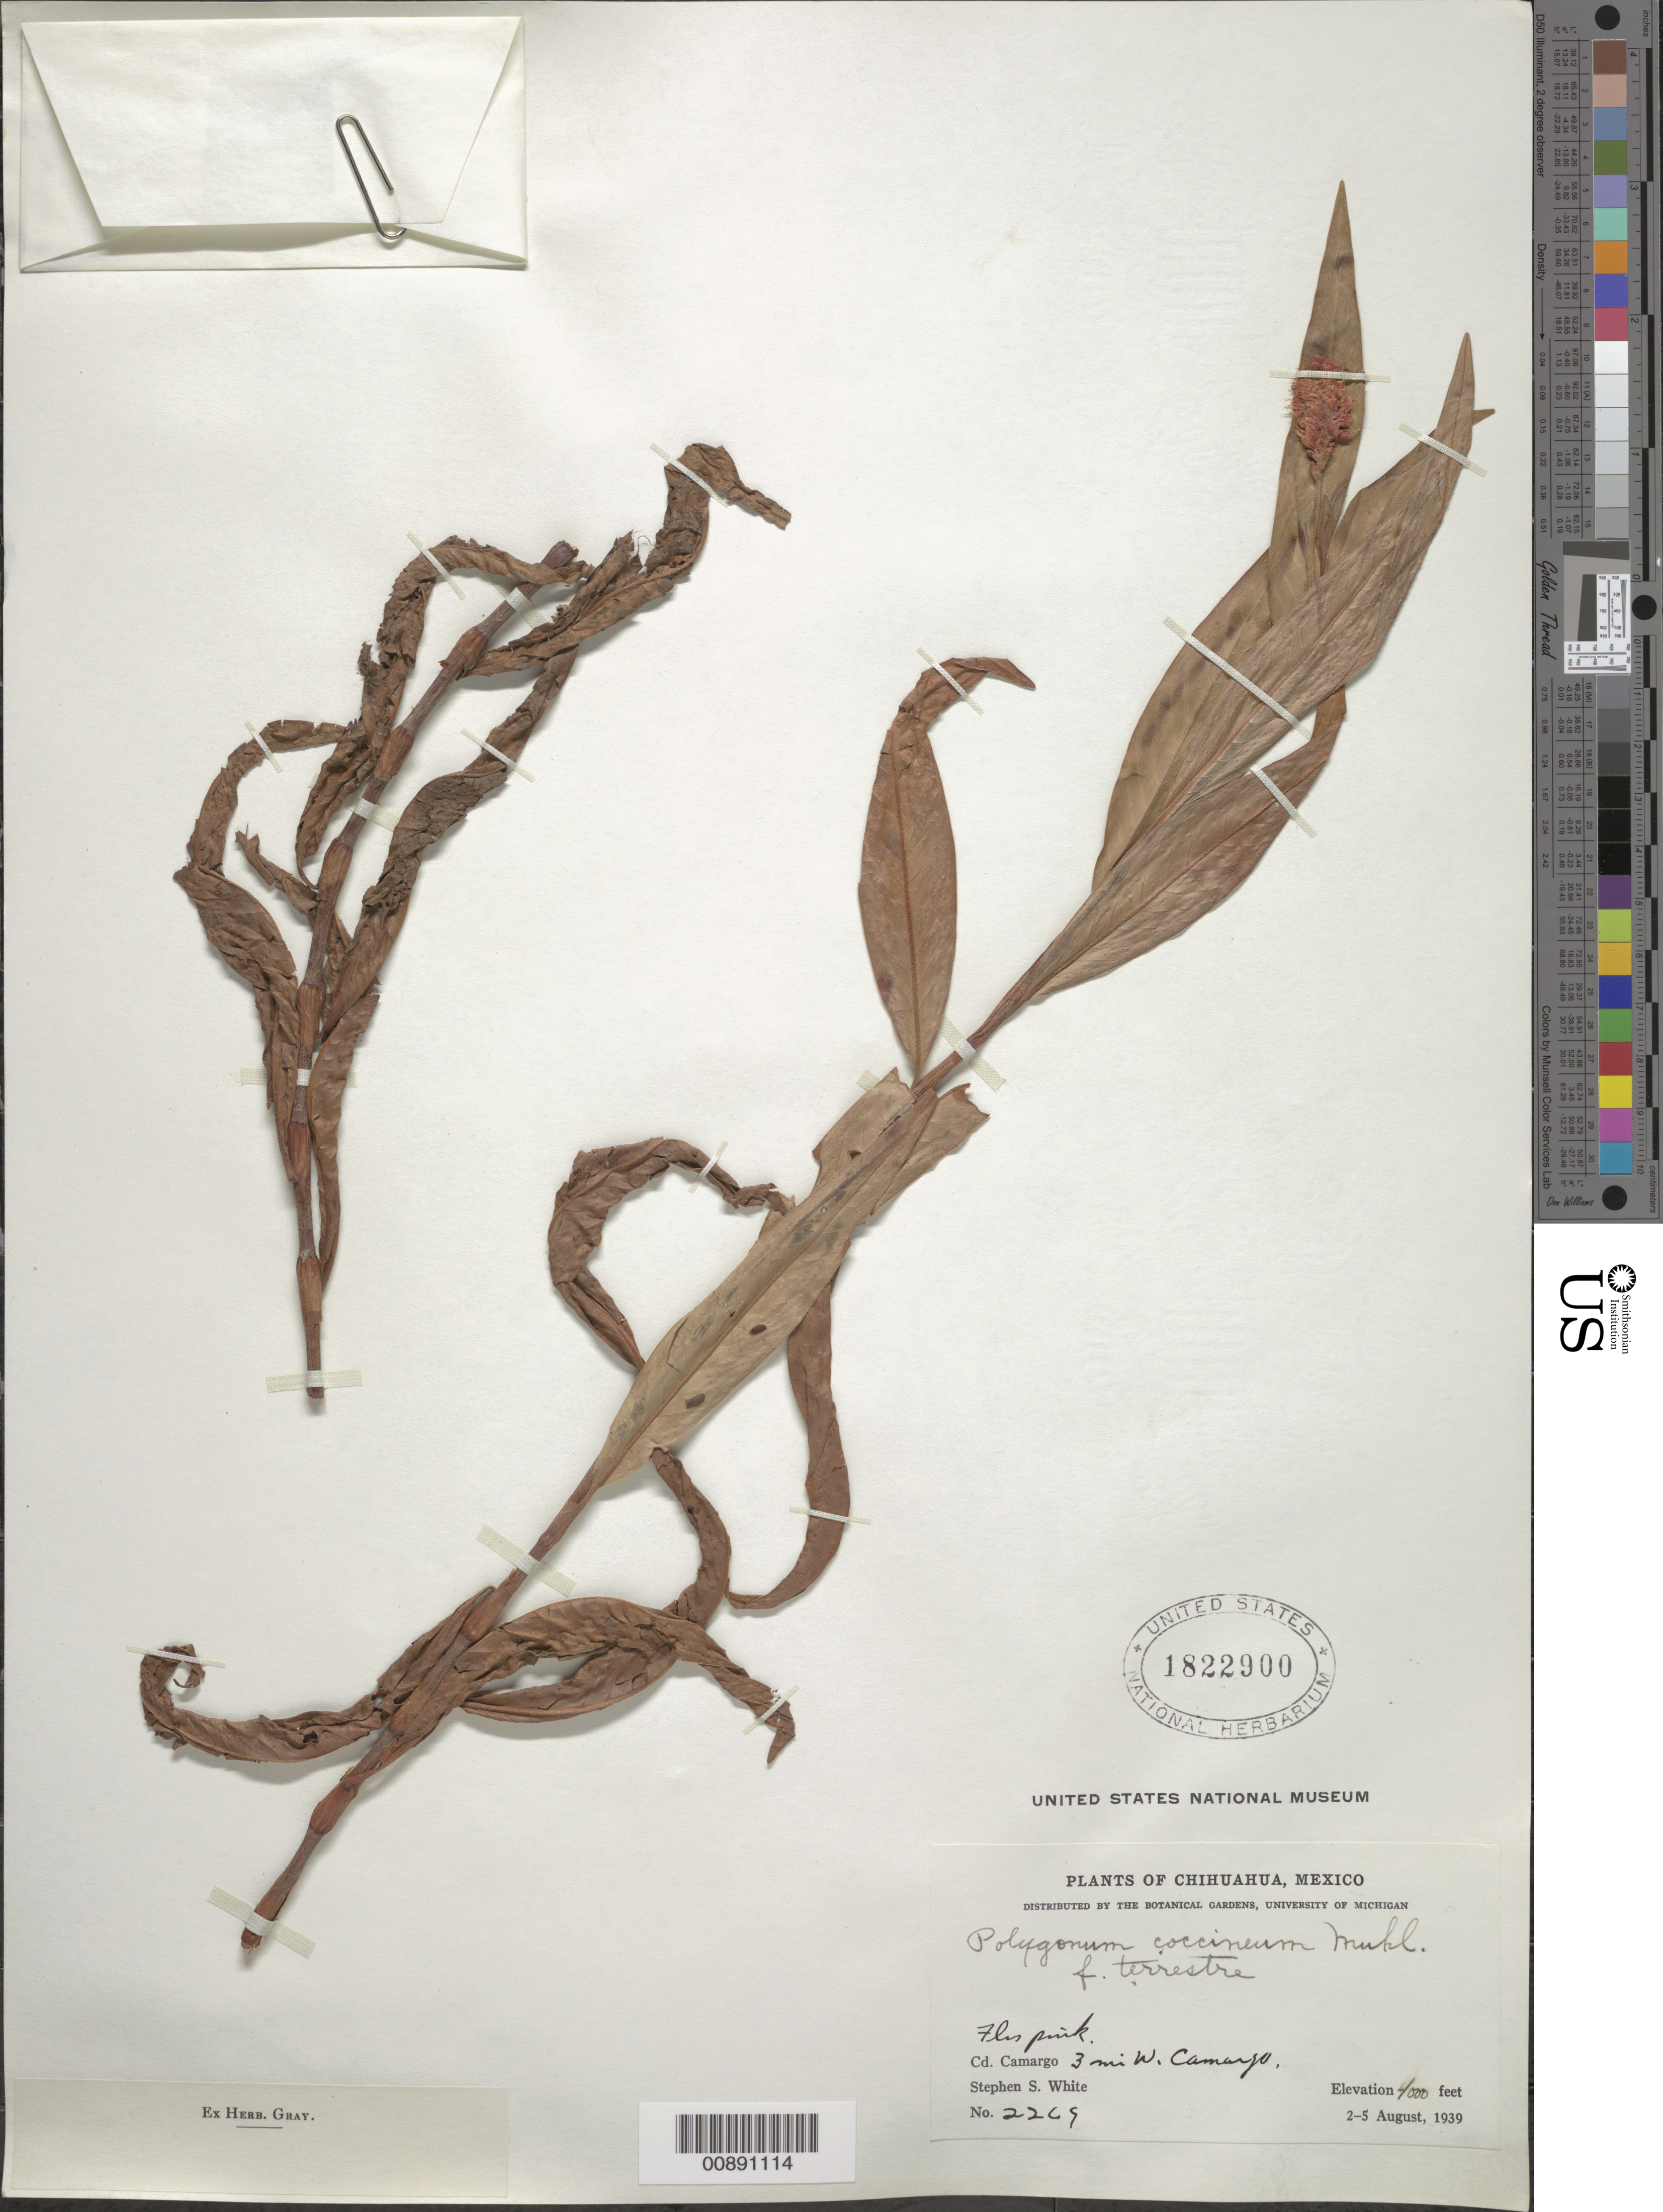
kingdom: Plantae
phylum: Tracheophyta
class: Magnoliopsida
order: Caryophyllales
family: Polygonaceae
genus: Persicaria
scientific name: Persicaria coccinea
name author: (Muhl. ex Willd.) Greene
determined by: Atha, D. E.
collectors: S. S. White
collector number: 2269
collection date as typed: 02 Aug 1939 to 05 Aug 1939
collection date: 1939-08-02/1939-08-05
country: Mexico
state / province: Chihuahua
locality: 3 mi. W. Cd. Camargo, Chihuahua.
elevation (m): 1219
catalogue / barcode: US 1822900